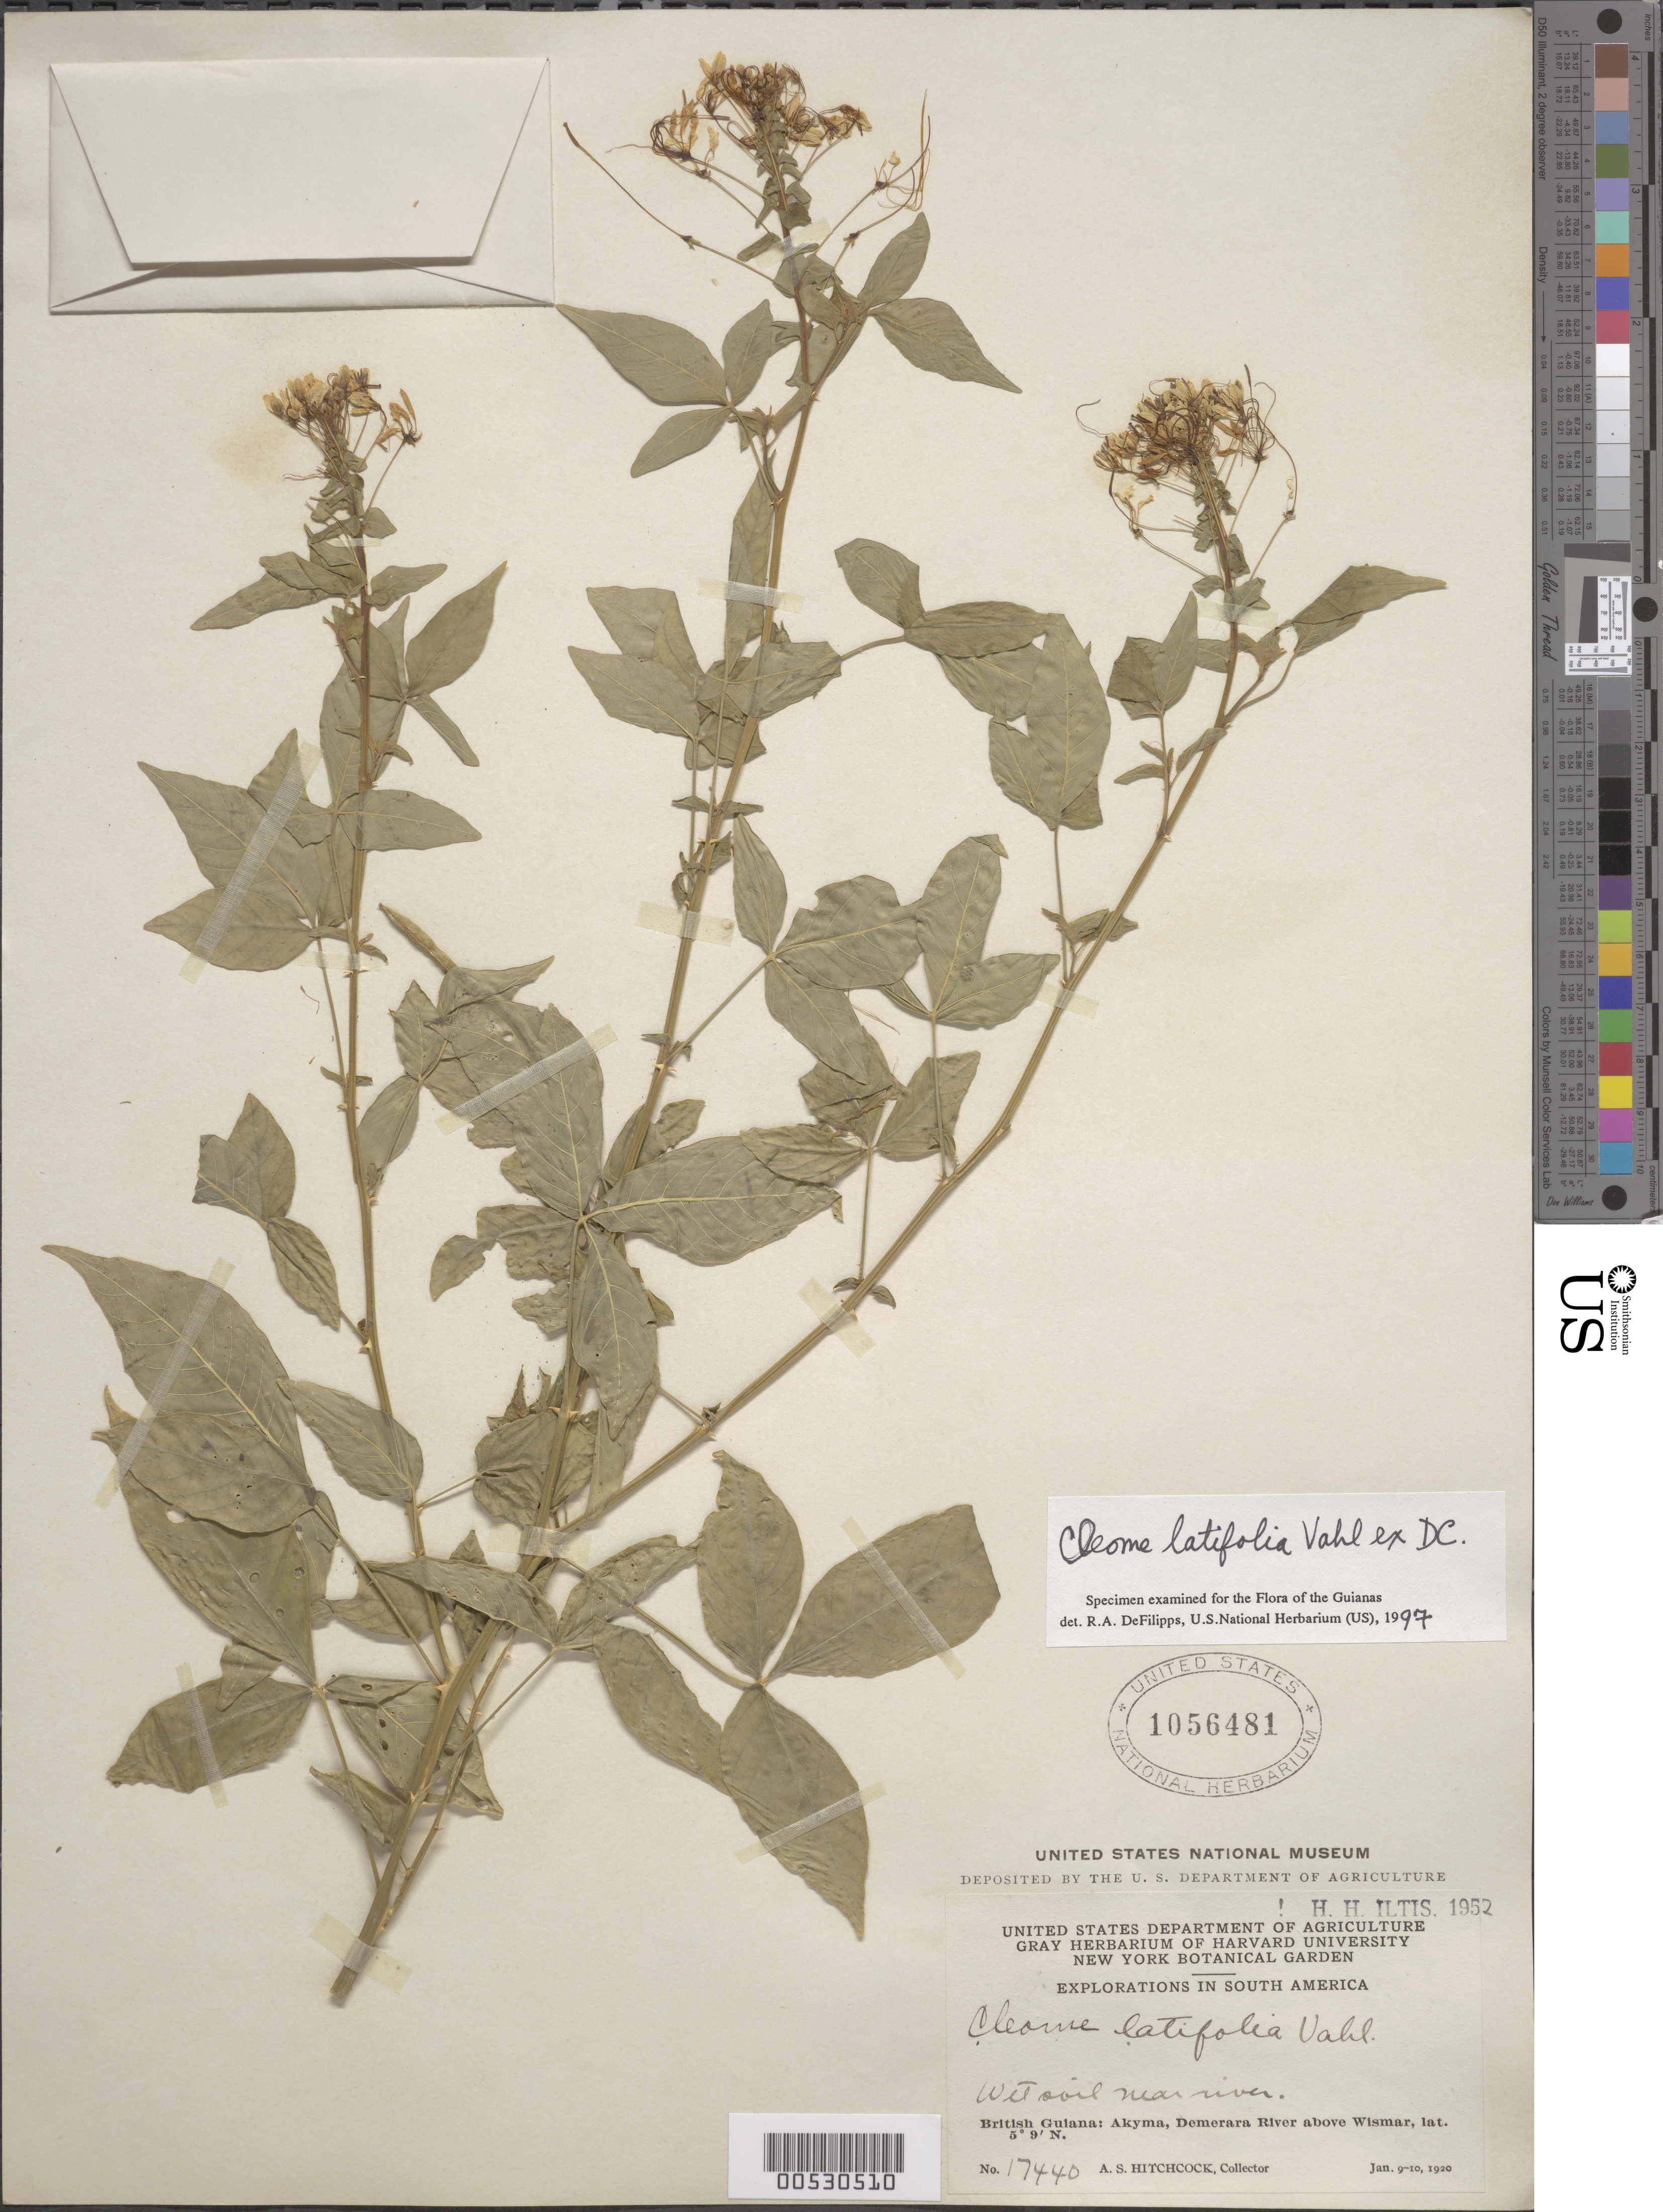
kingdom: Plantae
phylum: Tracheophyta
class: Magnoliopsida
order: Brassicales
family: Cleomaceae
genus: Tarenaya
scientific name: Tarenaya latifolia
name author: (Vahl ex DC.) Soares Neto & Roalson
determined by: Strong, M. T., (US), Smithsonian Institution - National Museum of Natural History (UNITED STATES)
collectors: A. S. Hitchcock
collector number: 17440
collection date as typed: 9-Jan-20 to 10-Jan-20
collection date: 1920-01-09/1920-01-10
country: Guyana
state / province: U. Demerara-Berbice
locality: Akyma, Demerara River above Wismar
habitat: Wet soil near river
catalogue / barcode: US 1056481